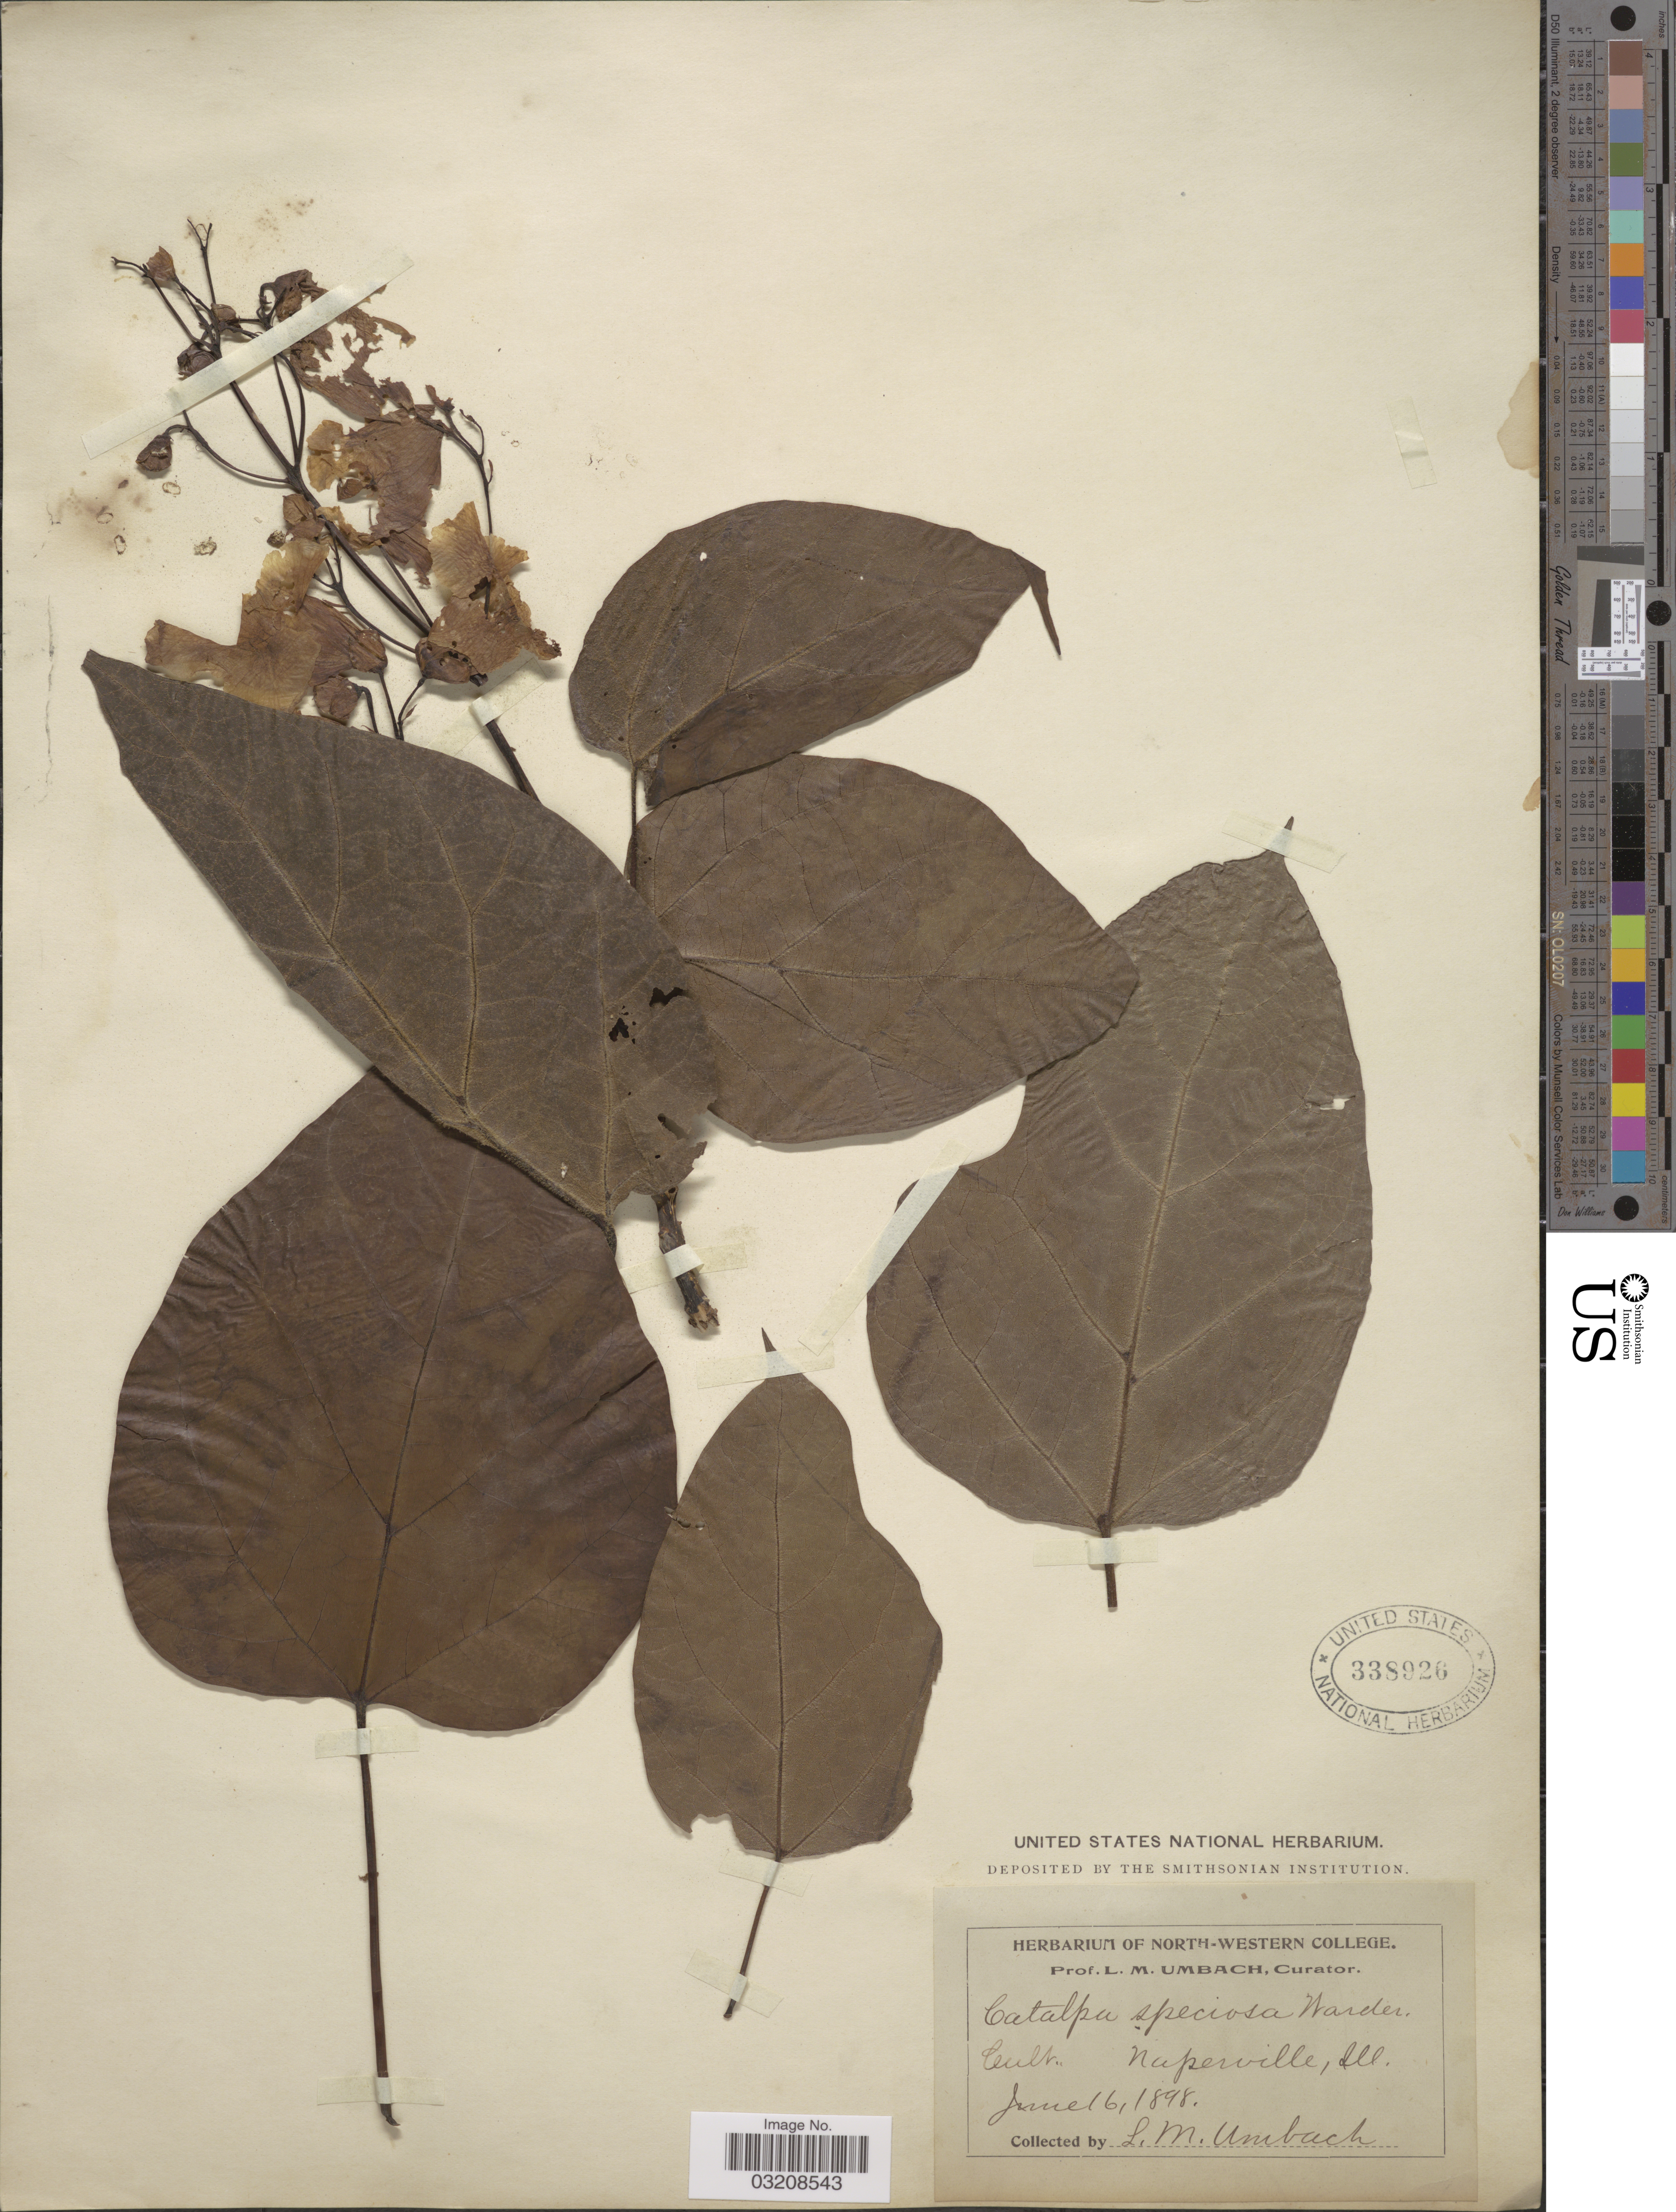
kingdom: Plantae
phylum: Tracheophyta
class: Magnoliopsida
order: Lamiales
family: Bignoniaceae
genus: Catalpa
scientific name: Catalpa speciosa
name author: (Warder) Warder ex Engelm.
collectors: L. M. Umbach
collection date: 1898-06-16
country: United States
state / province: Illinois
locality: Naperville, Ill.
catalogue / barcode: US 338926